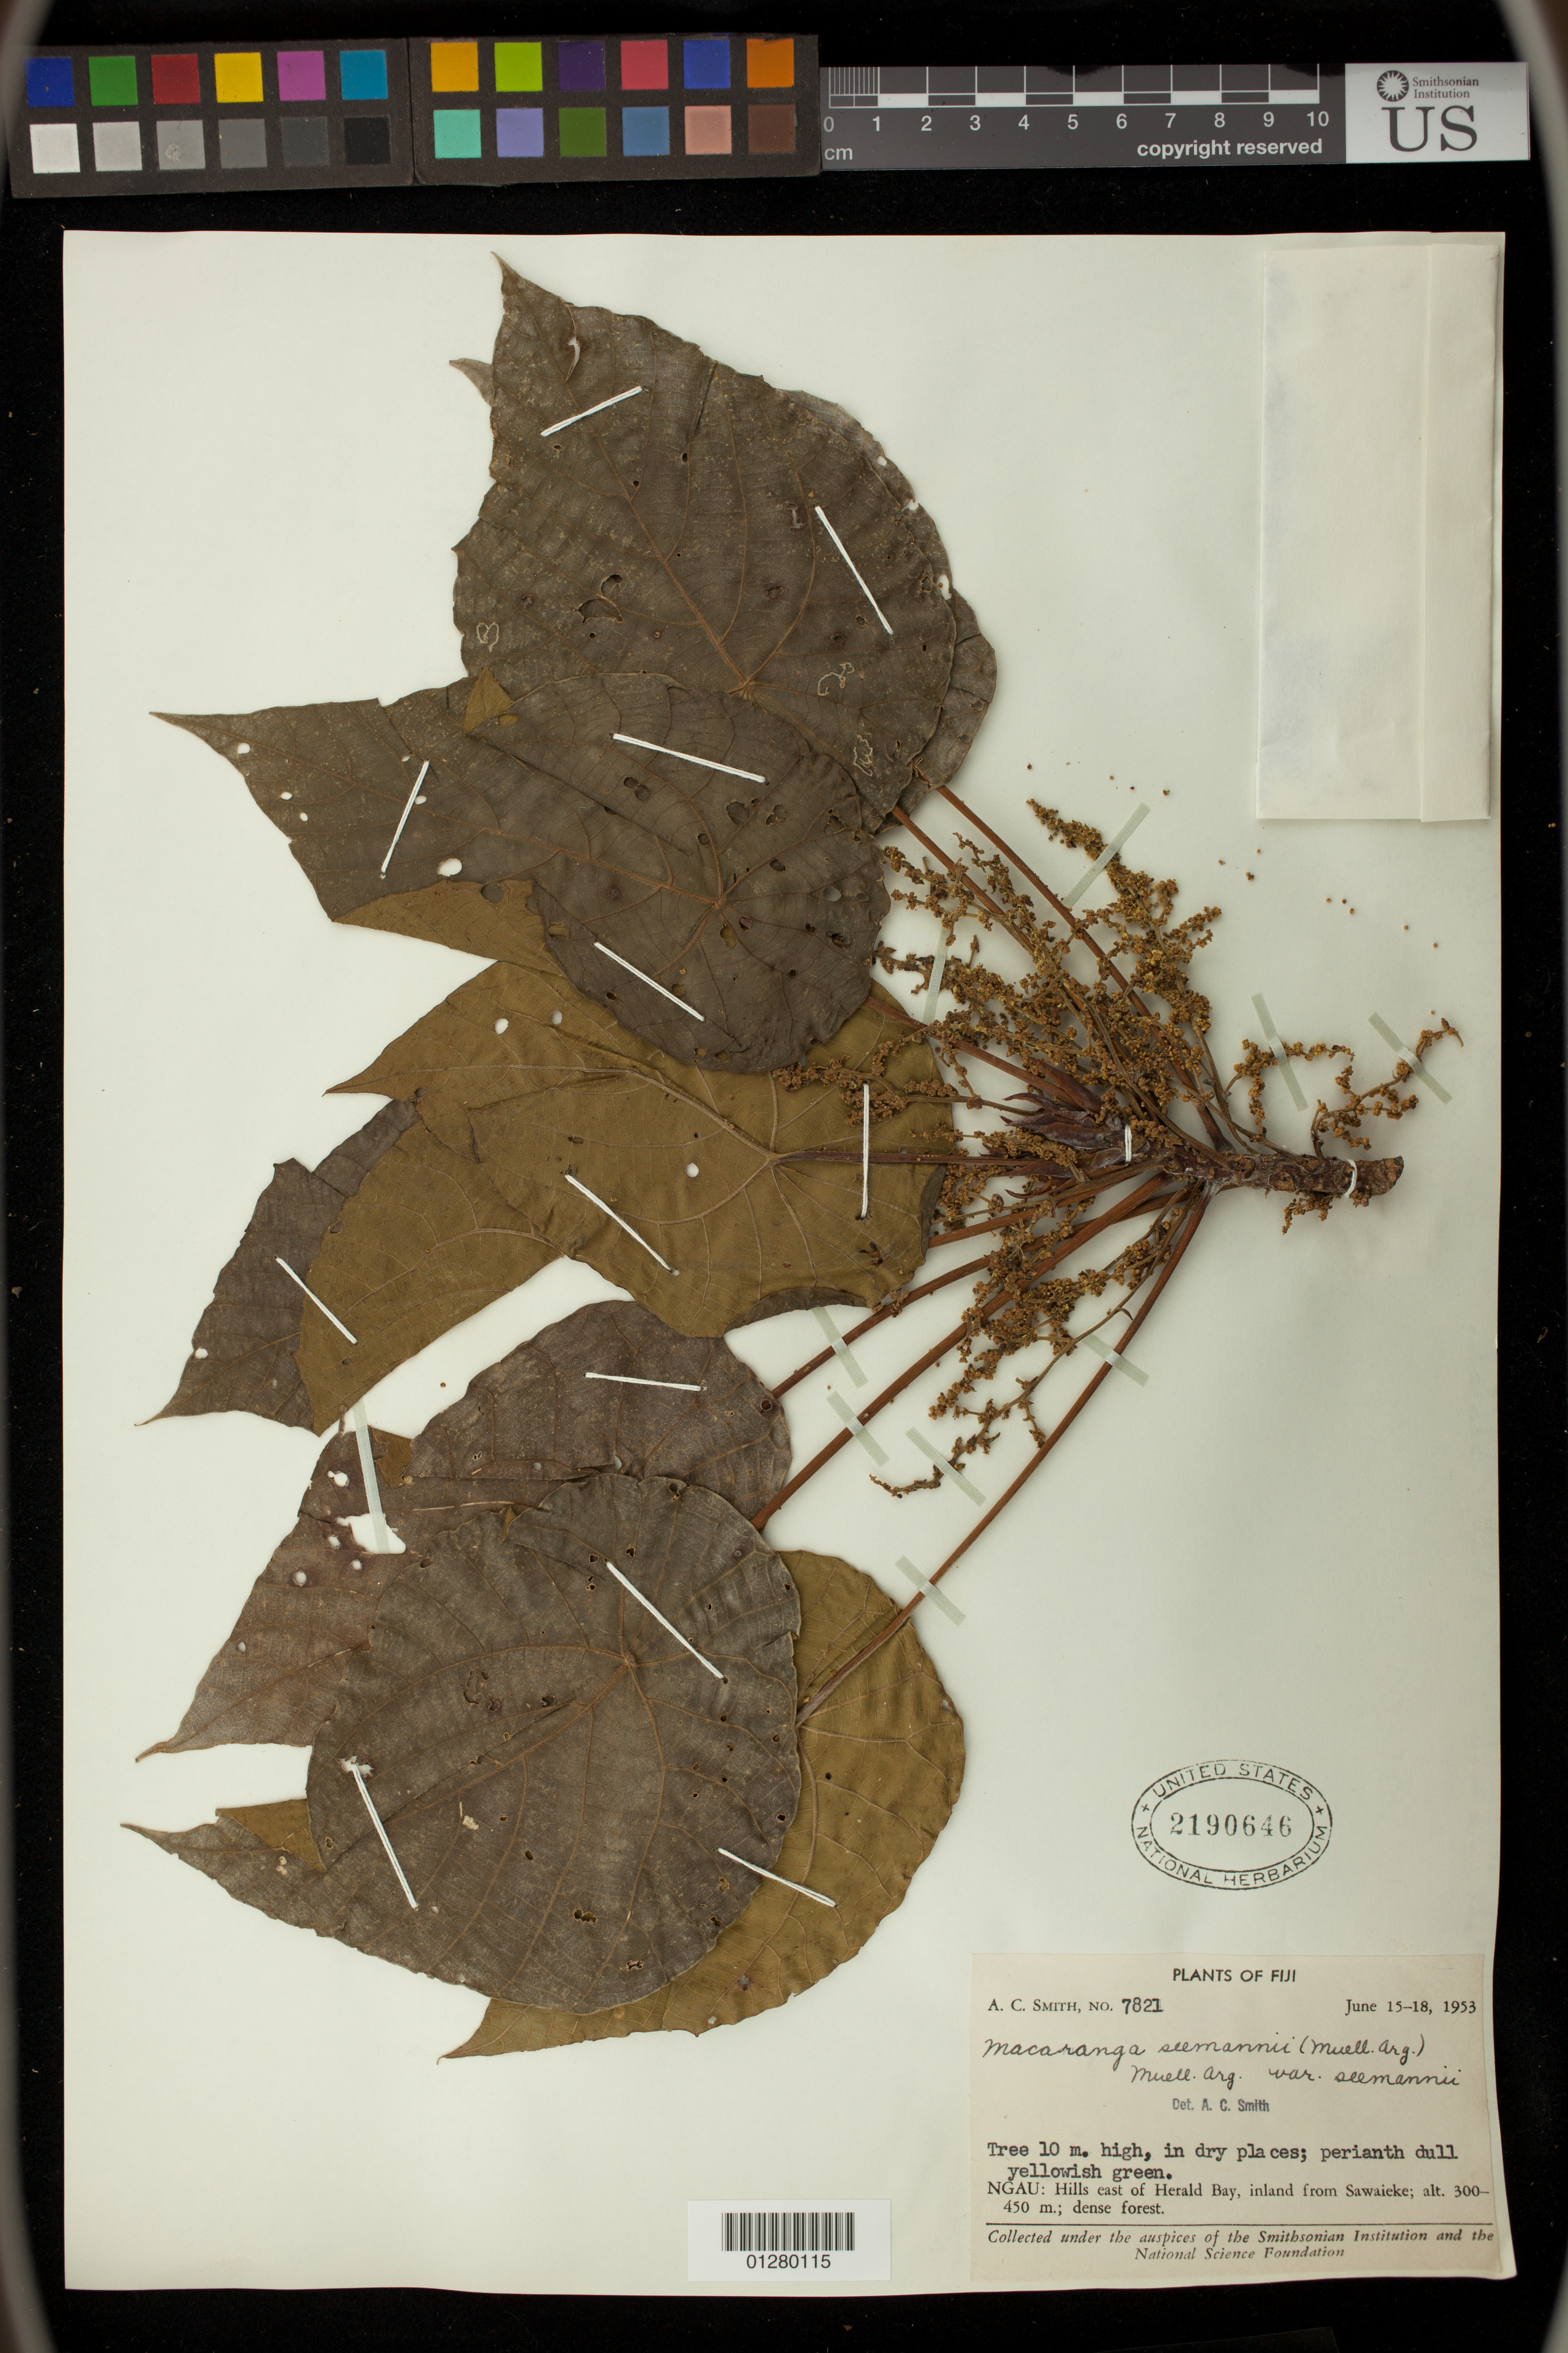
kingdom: Plantae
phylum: Tracheophyta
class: Magnoliopsida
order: Malpighiales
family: Euphorbiaceae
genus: Macaranga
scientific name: Macaranga seemannii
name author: (Müll. Arg.) Müll. Arg.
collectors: A. C. Smith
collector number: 7821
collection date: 1953-06-15/1953-06-18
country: Fiji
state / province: Eastern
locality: Ngau: Hills east of Herald Bay, inland from Sawaieke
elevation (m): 300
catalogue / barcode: US 2190646